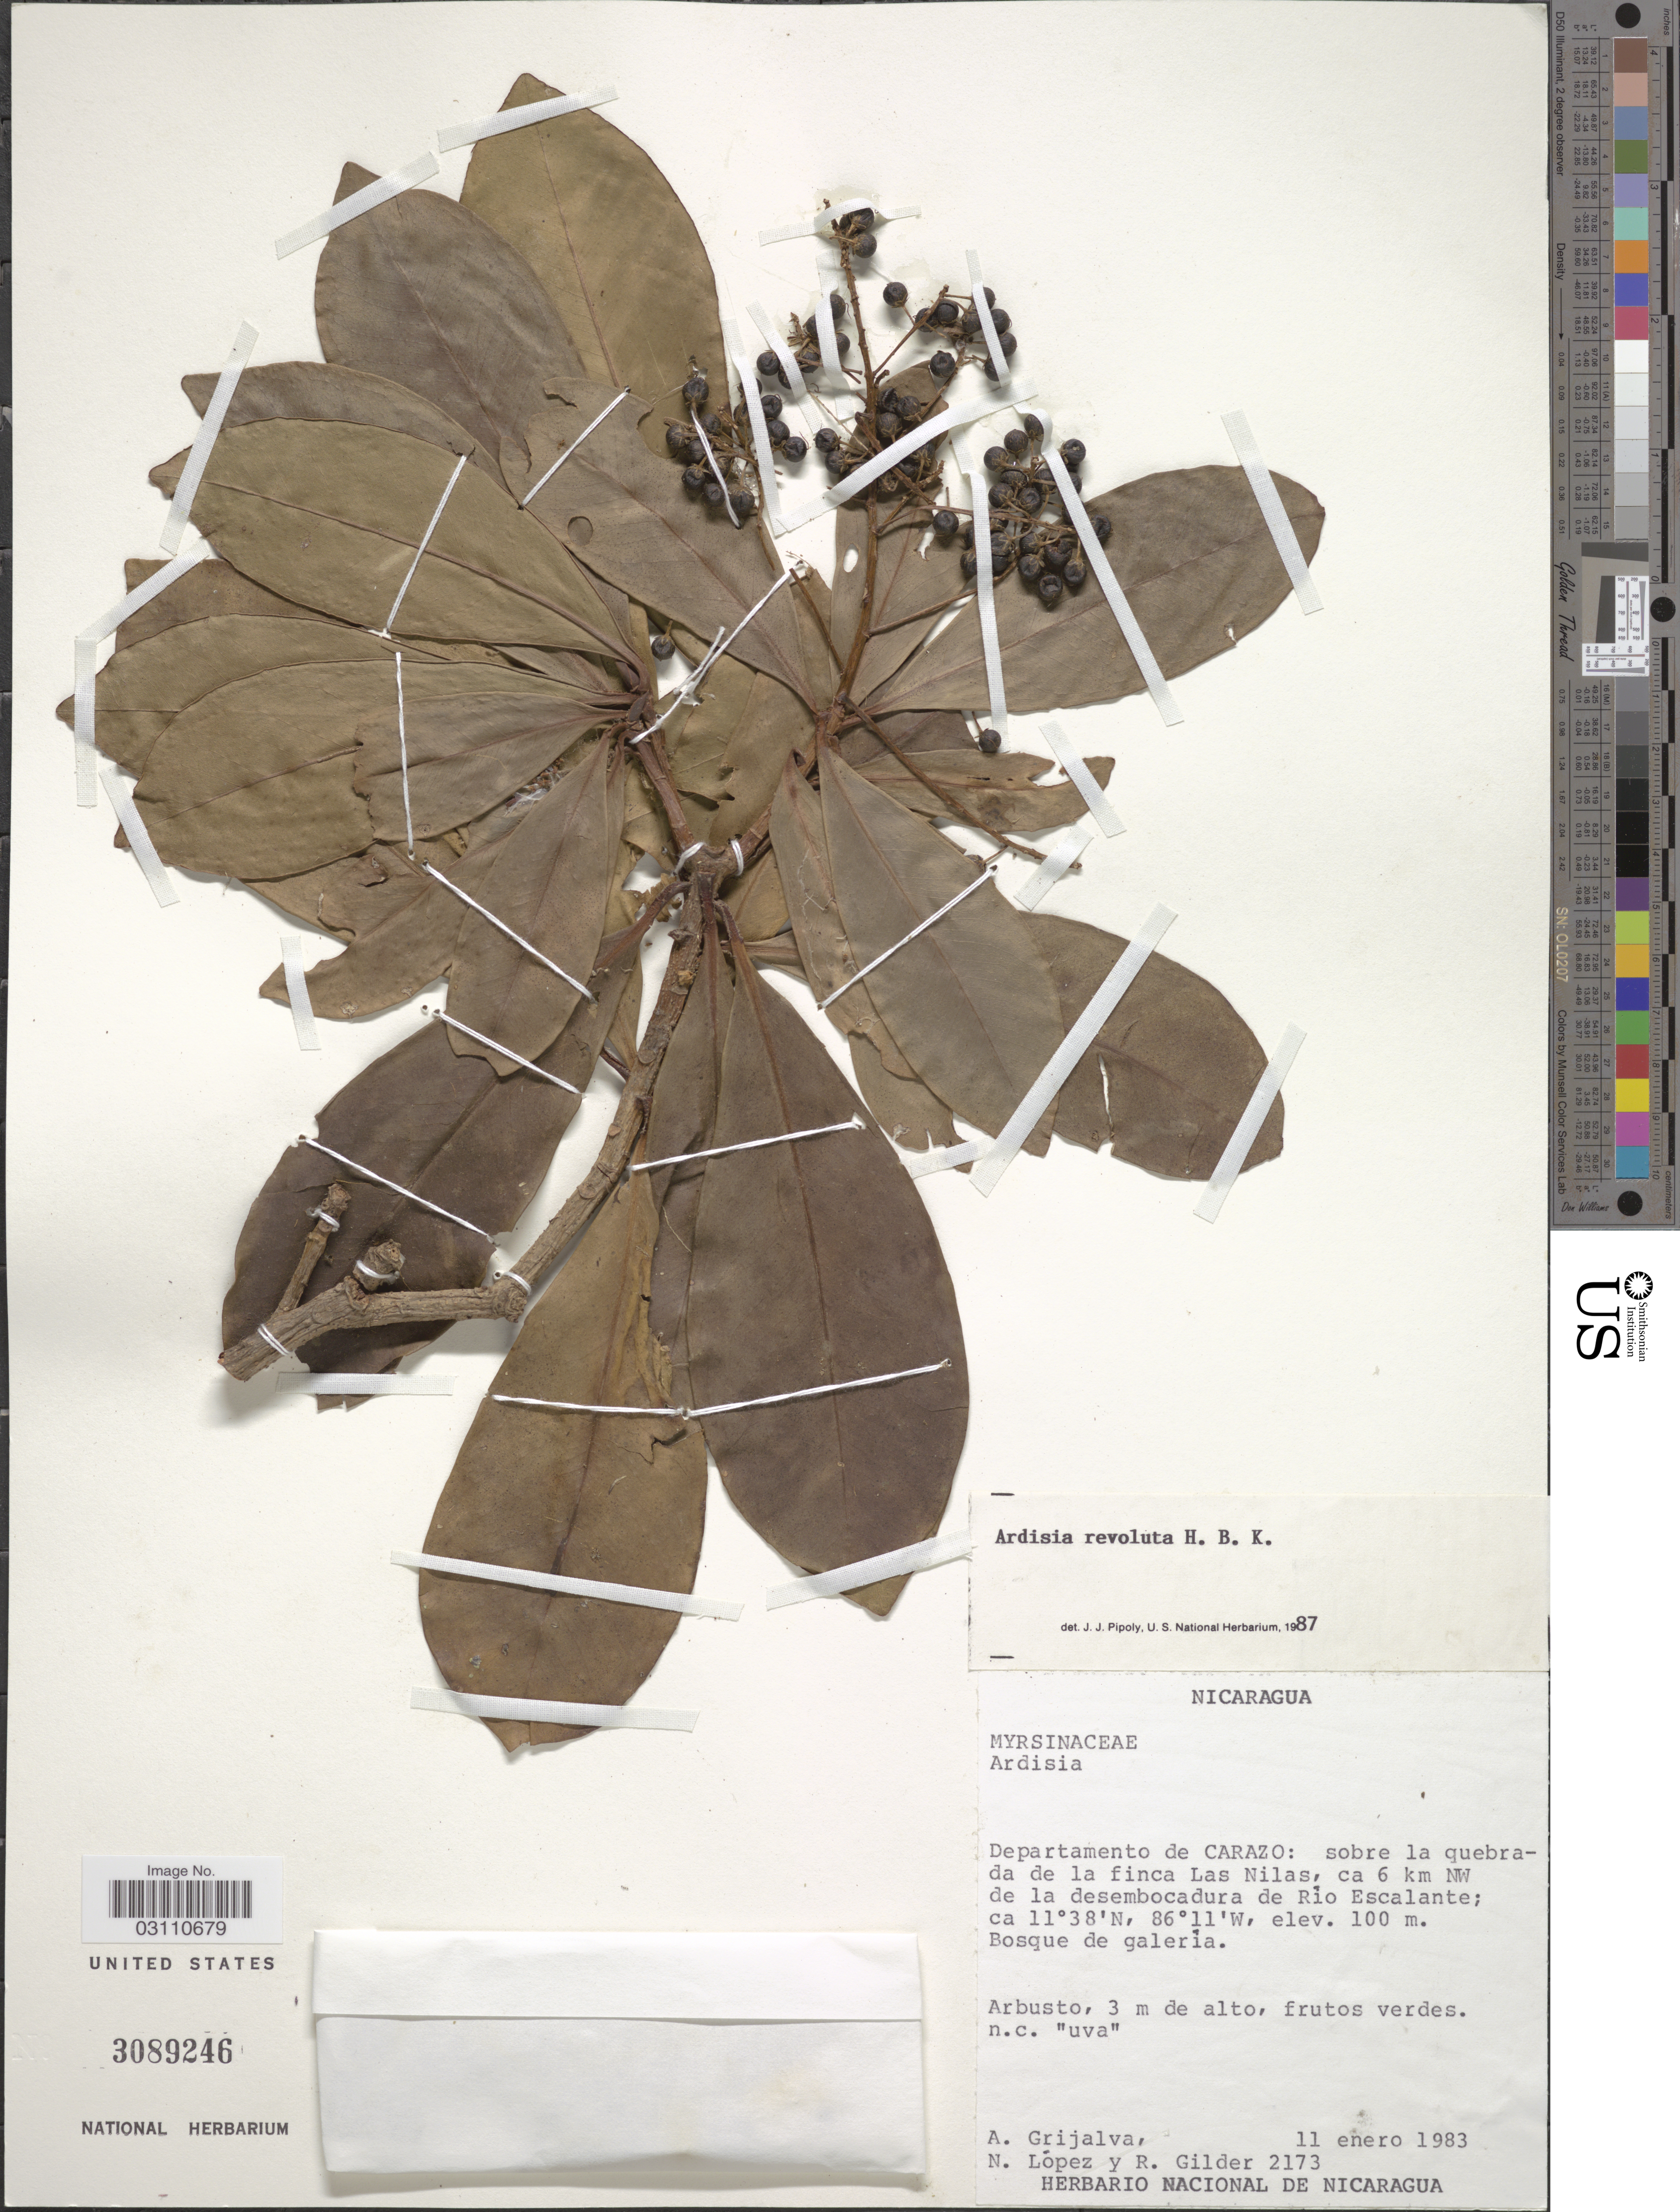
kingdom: Plantae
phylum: Tracheophyta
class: Magnoliopsida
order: Ericales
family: Primulaceae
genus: Ardisia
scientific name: Ardisia revoluta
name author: Kunth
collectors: A. Grijalva, N. Lopez & R. Gilder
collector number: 2173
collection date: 1983-01-11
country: Nicaragua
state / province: Carazo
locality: Departamento de Carazo: sobre la quebrada de la finca Las Nilas, ca 6 km NW de la desembocadura de Rio Escalante.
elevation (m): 100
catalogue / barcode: US 3089246